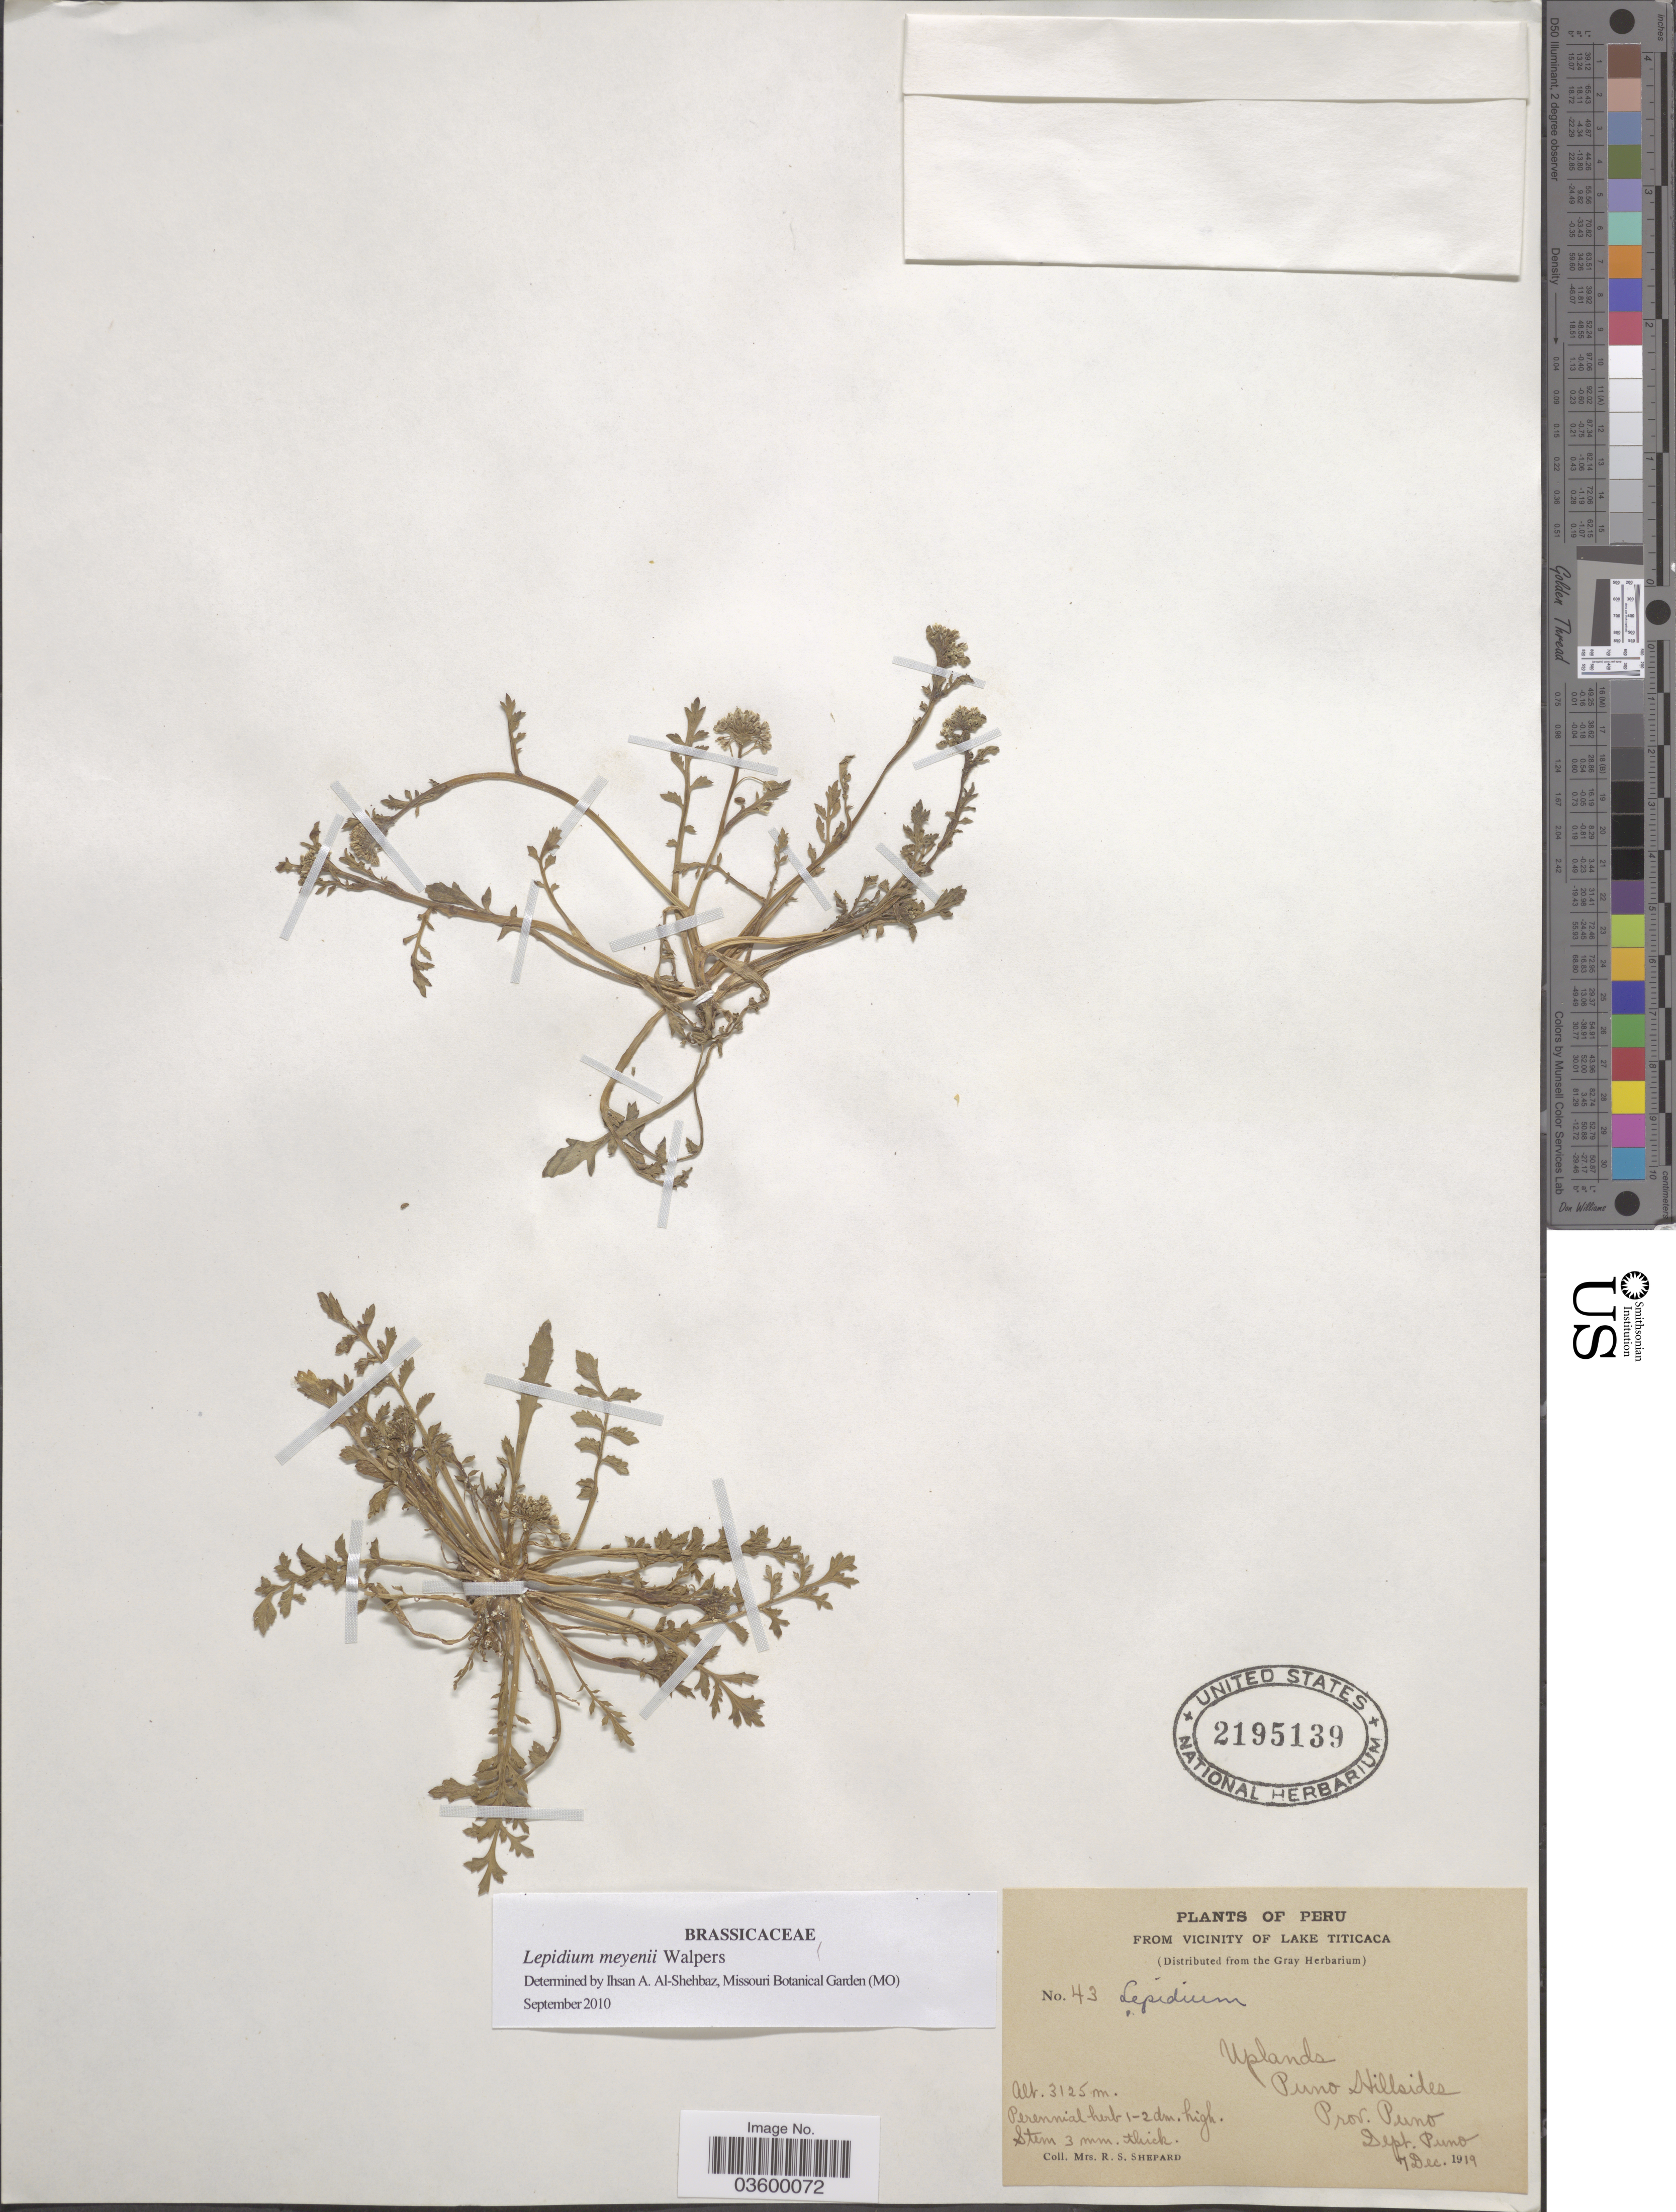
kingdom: Plantae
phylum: Tracheophyta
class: Magnoliopsida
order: Brassicales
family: Brassicaceae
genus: Lepidium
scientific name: Lepidium meyenii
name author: Walp.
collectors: R. Shepard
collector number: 43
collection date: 1919-12-07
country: Peru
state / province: Puno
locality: Vicinity of Lake Titicaca. Uplands. Puno Hillsides. Dept. Puno.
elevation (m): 3125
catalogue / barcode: US 2195139